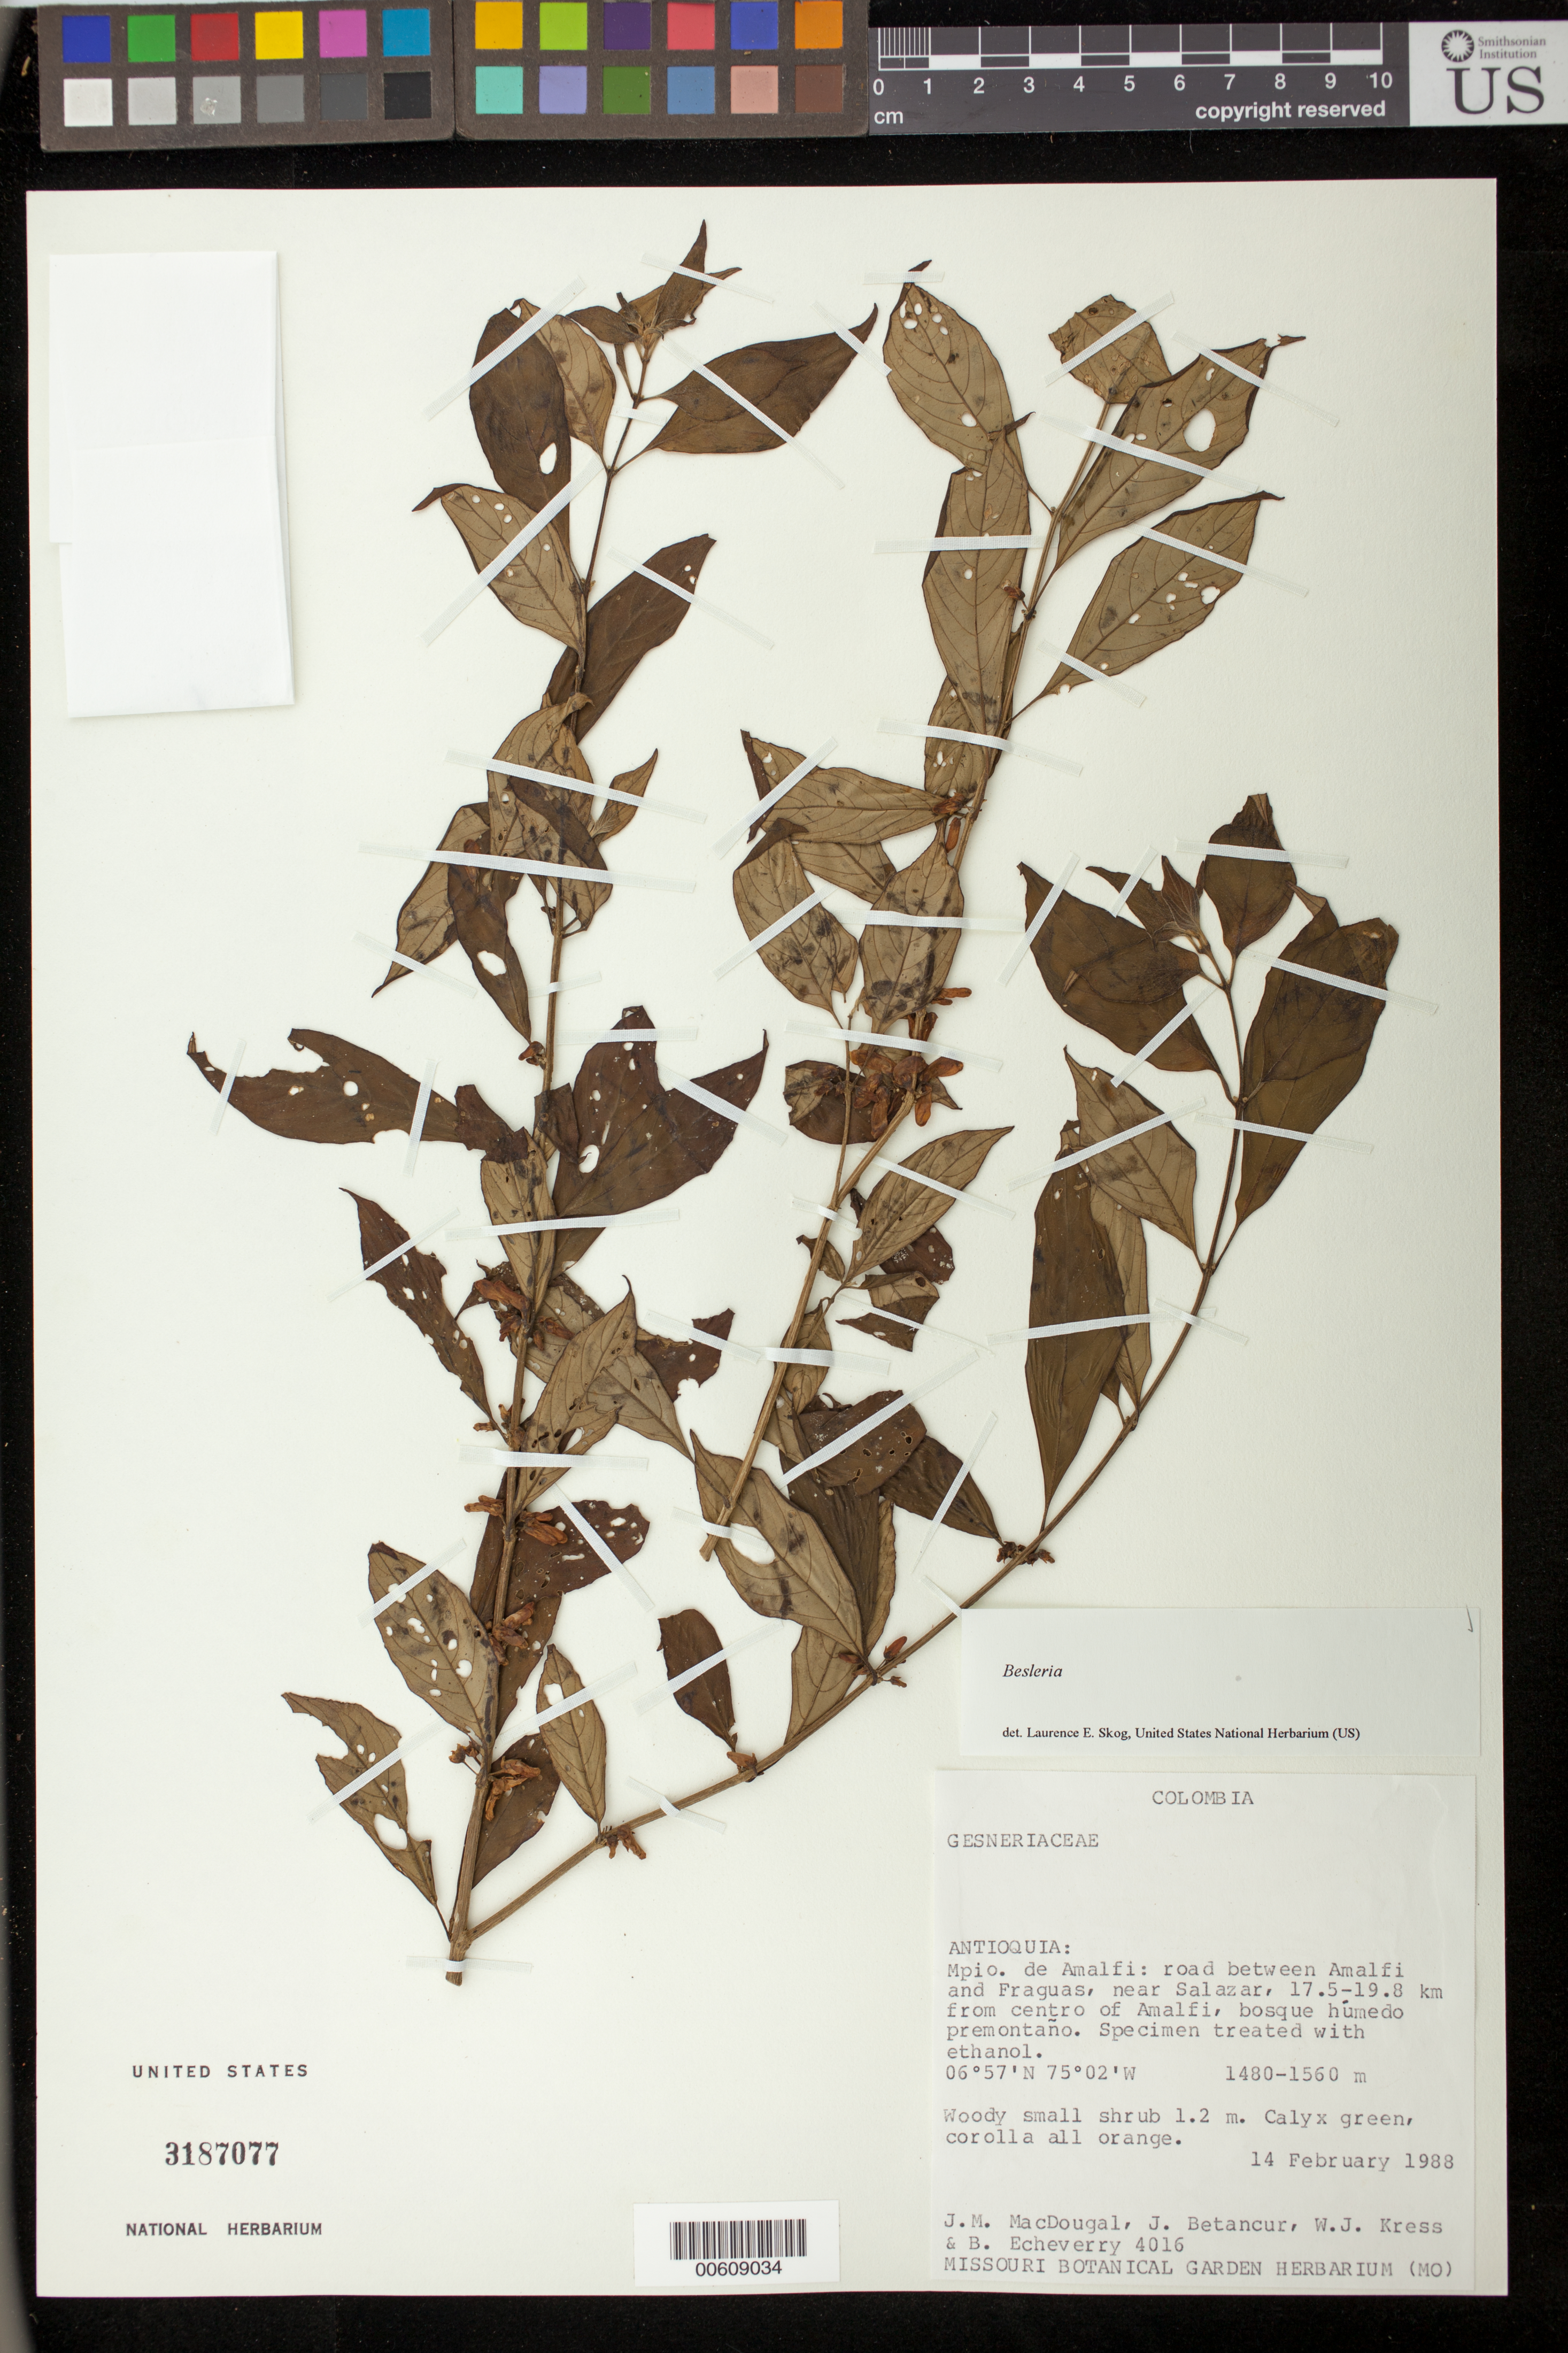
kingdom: Plantae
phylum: Tracheophyta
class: Magnoliopsida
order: Lamiales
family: Gesneriaceae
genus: Besleria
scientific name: Besleria sp.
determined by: Skog, Laurence E.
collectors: J. M. MacDougal, J. C. Betancur, W. J. Kress & B. Echeverry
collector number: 4016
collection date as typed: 14 Feb 1988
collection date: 1988-02-14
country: Colombia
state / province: Antioquia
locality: Mpio. de Amalfi: road between Amalfi and Fraguas, near Salazar, 17.5-19.8 km from centro of Amalfi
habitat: Bosque húmedo premontaño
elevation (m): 1480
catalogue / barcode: US 3187077